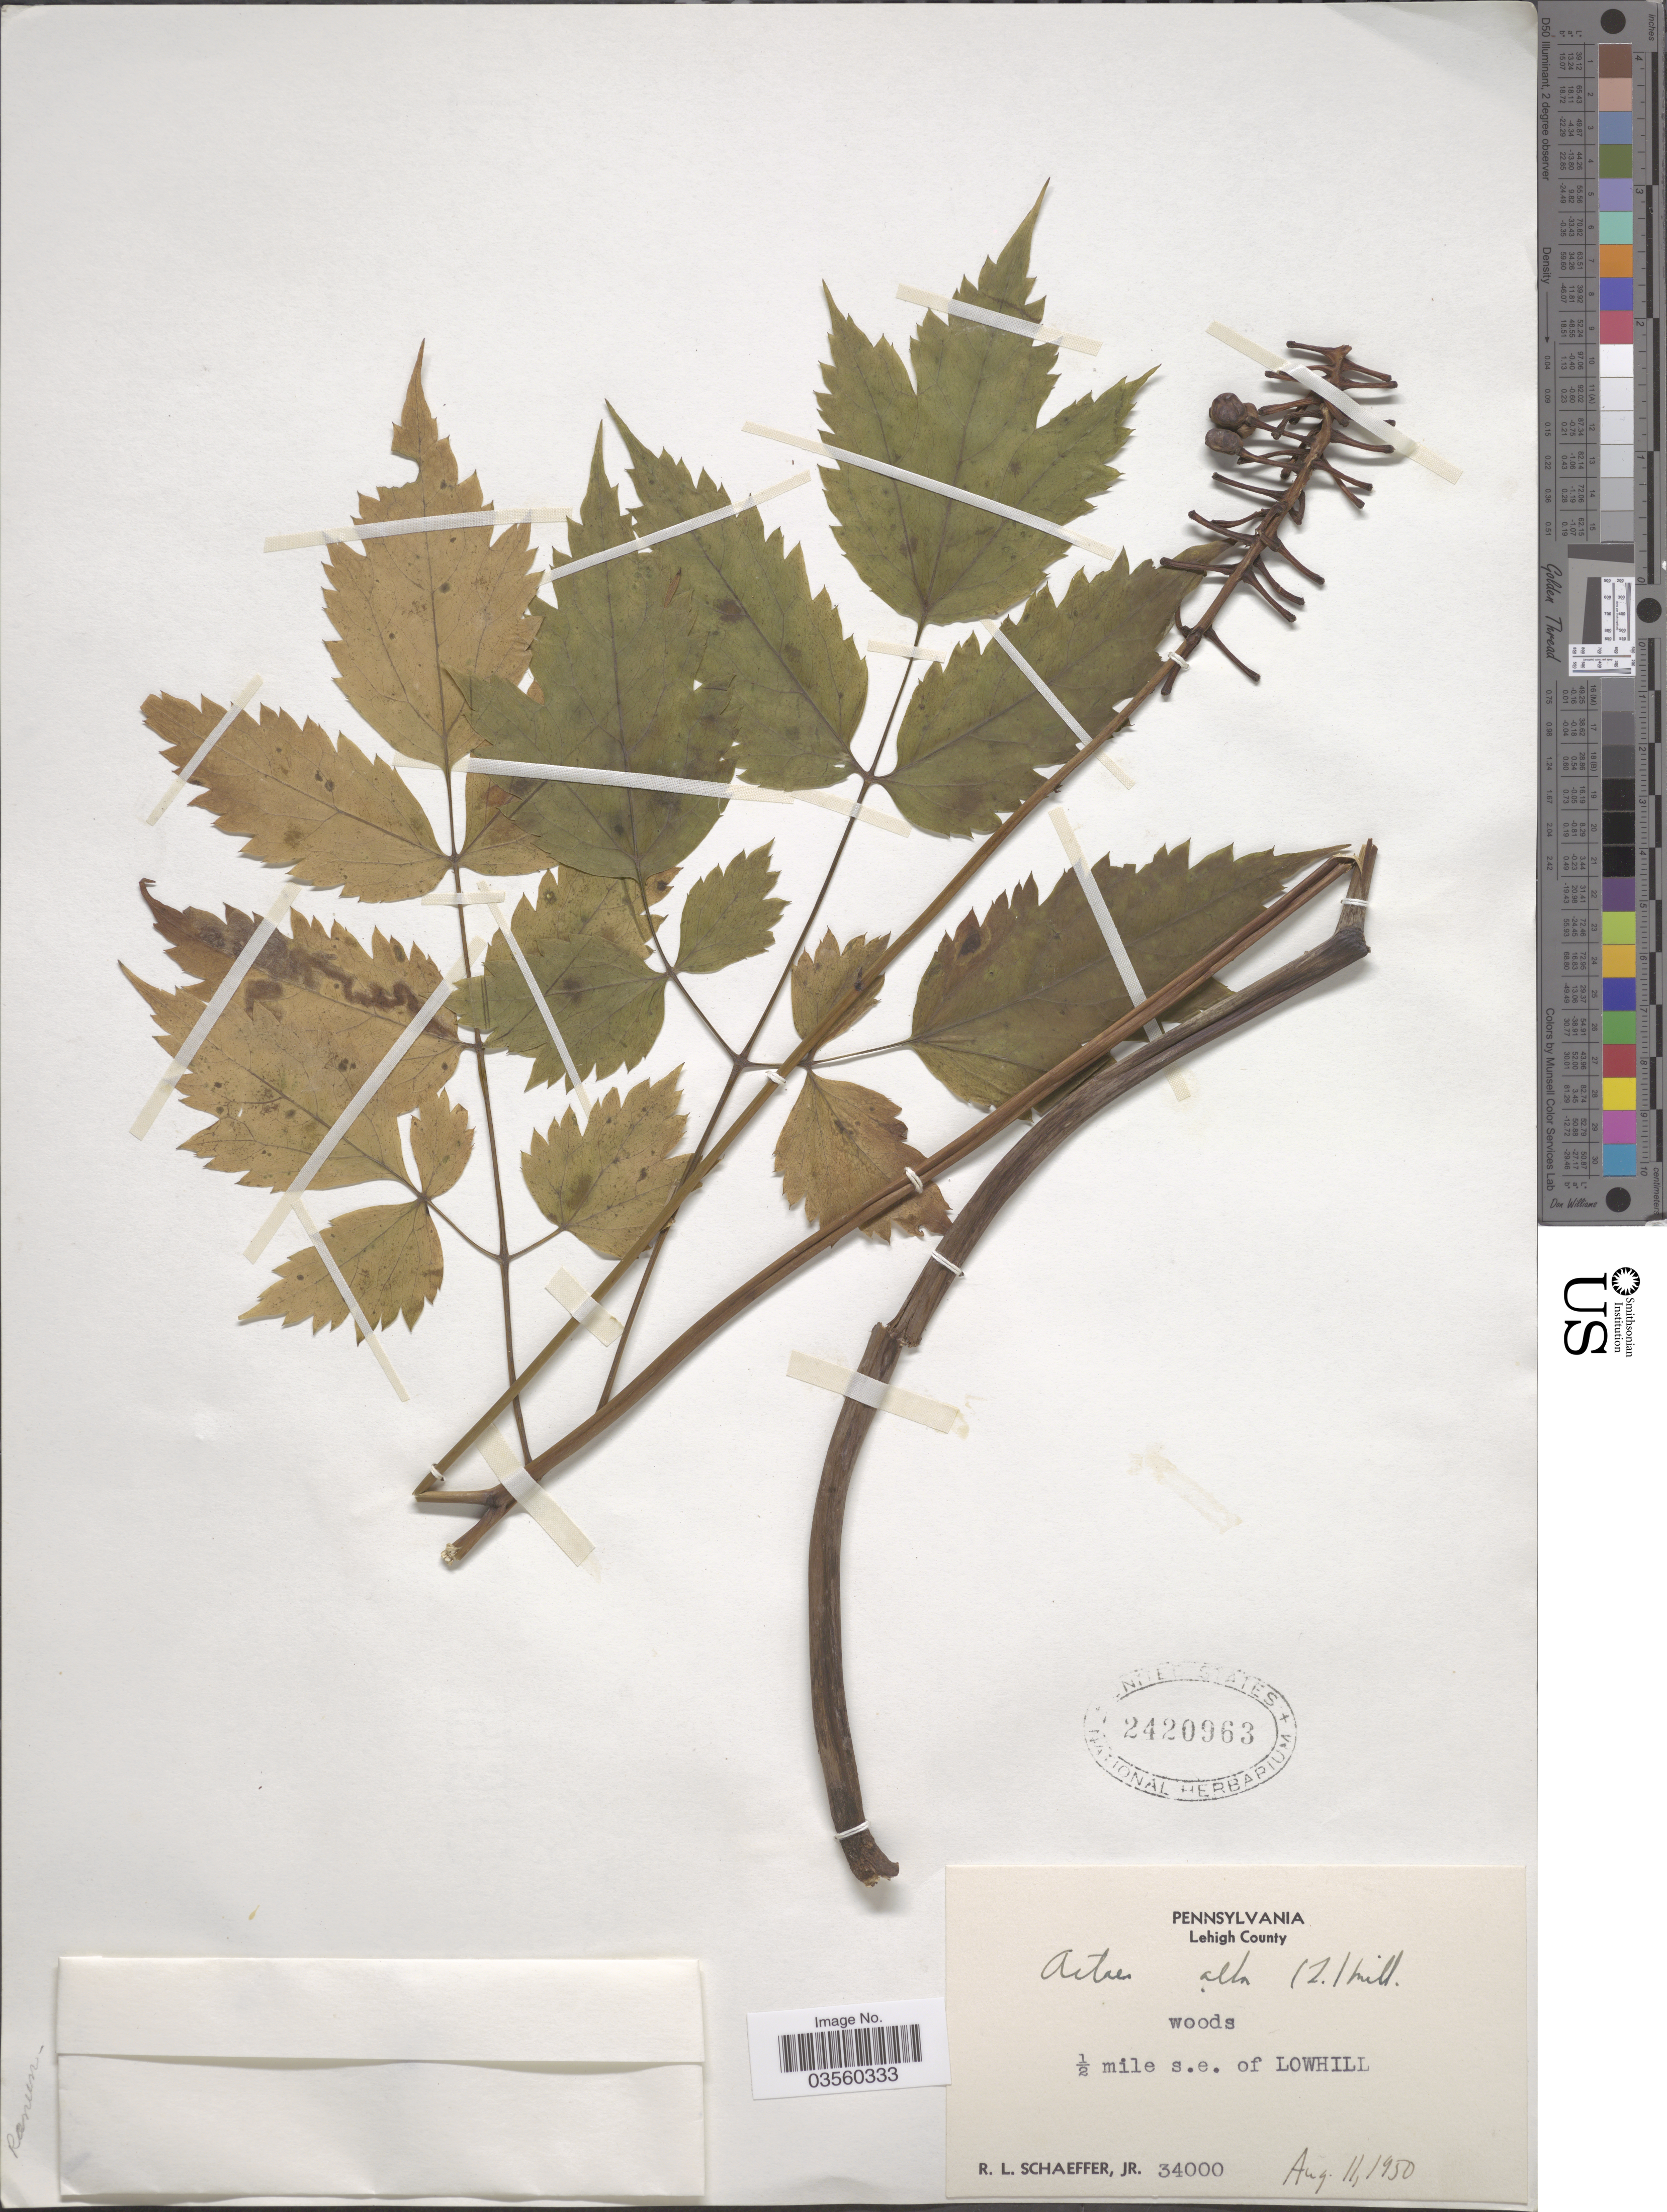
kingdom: Plantae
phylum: Tracheophyta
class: Magnoliopsida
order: Ranunculales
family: Ranunculaceae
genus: Actaea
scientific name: Actaea pachypoda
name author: Elliott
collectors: R. L. Schaeffer Jr.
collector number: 34000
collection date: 1950-08-11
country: United States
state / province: Pennsylvania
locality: Lehigh County. ½ mile s.e. of Lowhill.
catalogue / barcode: US 2420963